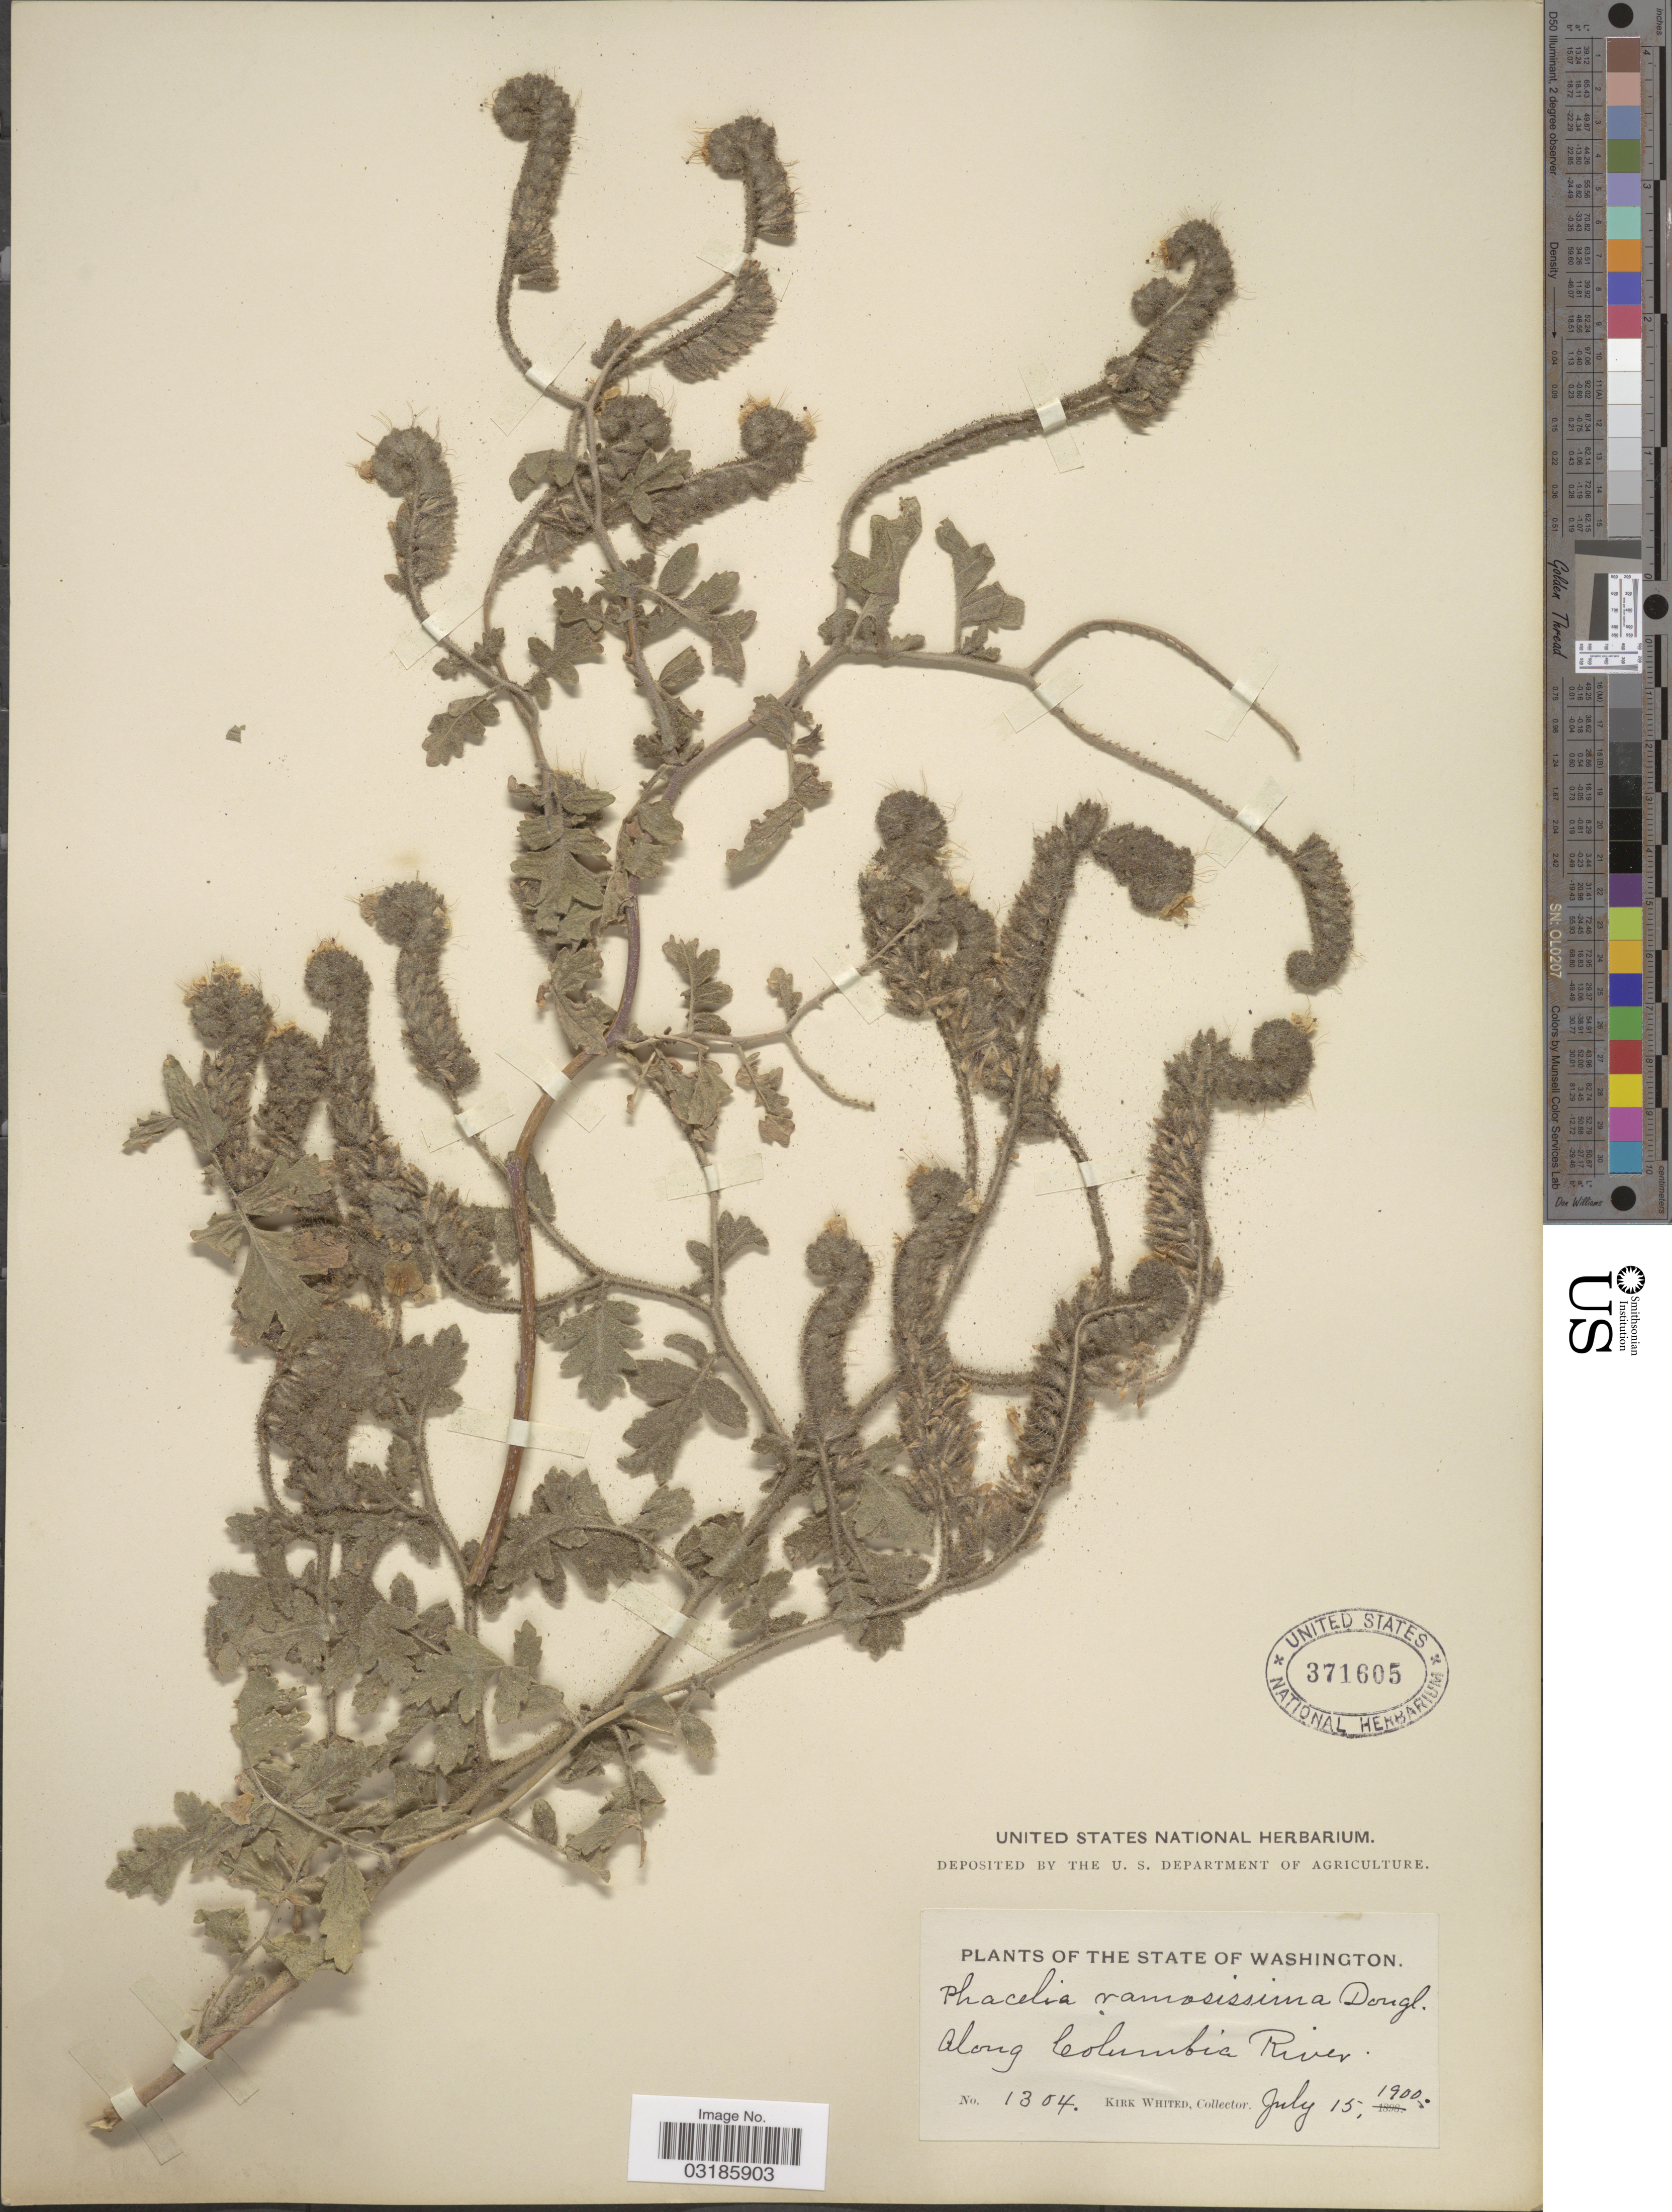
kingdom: Plantae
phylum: Tracheophyta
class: Magnoliopsida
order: Boraginales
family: Hydrophyllaceae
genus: Phacelia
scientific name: Phacelia ramosissima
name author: Douglas ex Lehm.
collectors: K. Whited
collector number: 1304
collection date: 1900-07-15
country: United States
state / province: Washington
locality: Along Columbia River.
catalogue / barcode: US 371605